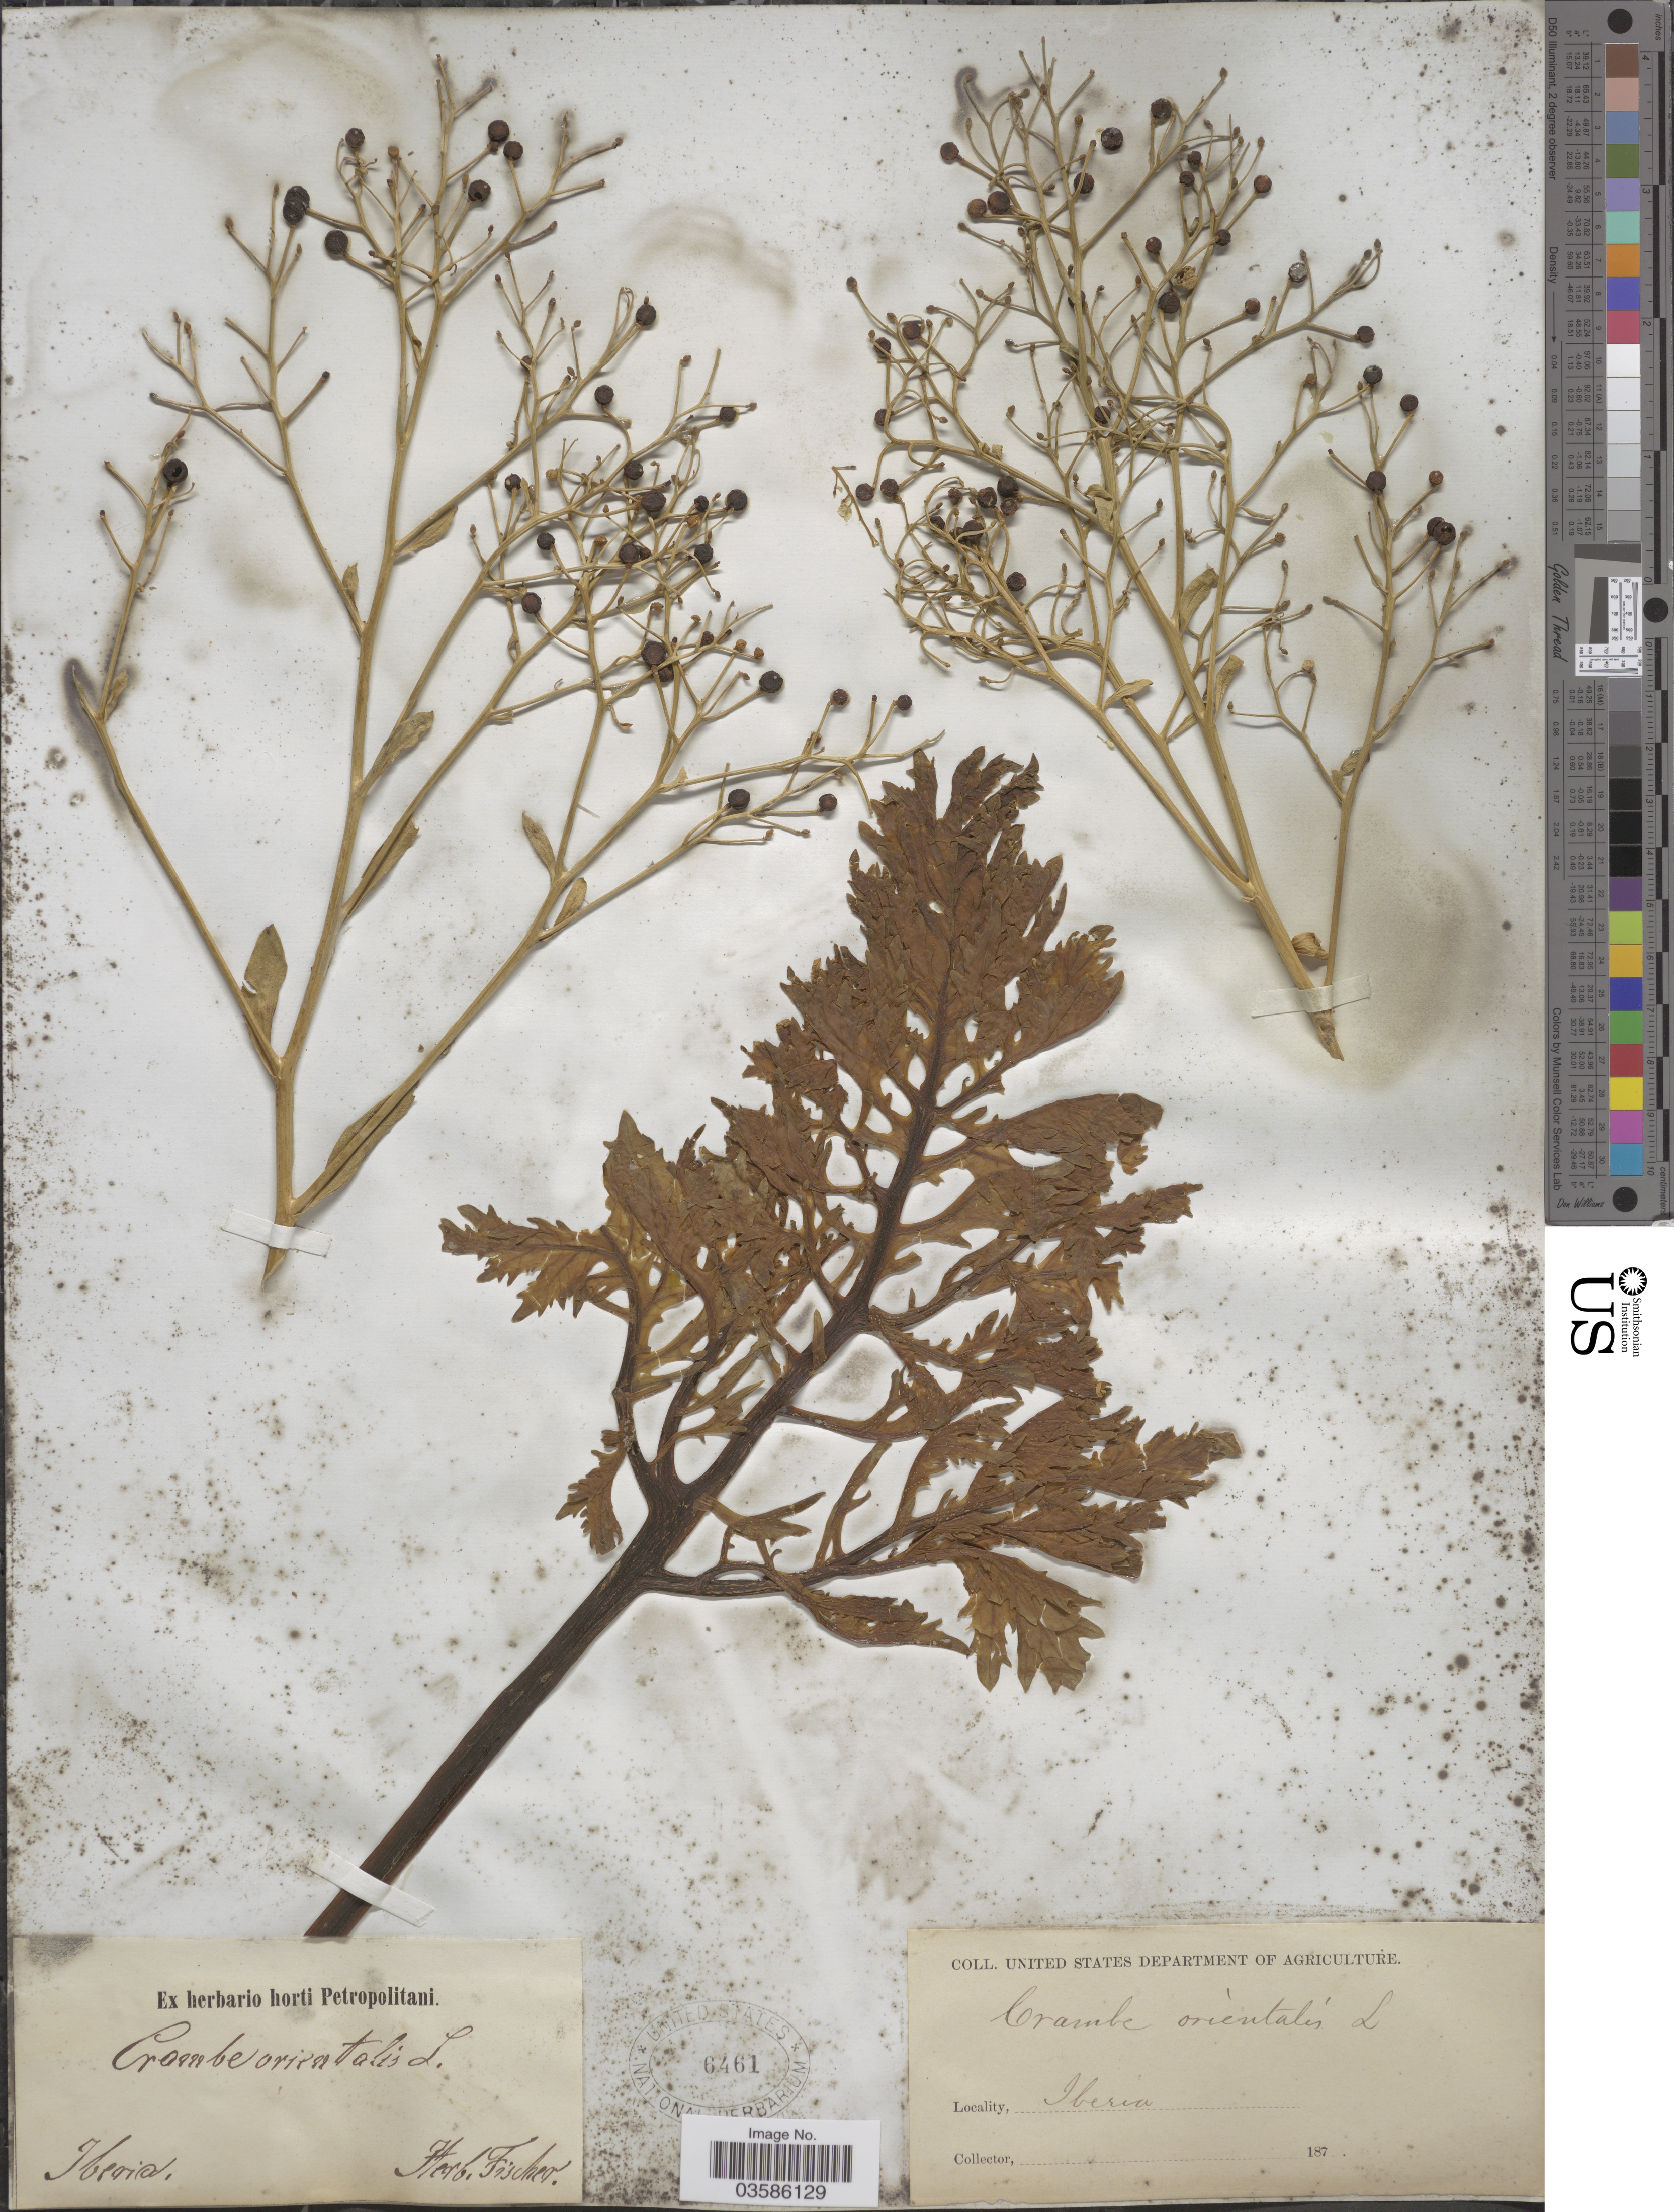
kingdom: Plantae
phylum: Tracheophyta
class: Magnoliopsida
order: Brassicales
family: Brassicaceae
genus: Crambe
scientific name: Crambe orientalis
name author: L.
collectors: ex Herb. Fischer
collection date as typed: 187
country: Georgia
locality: Iberia.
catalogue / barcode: US 6461